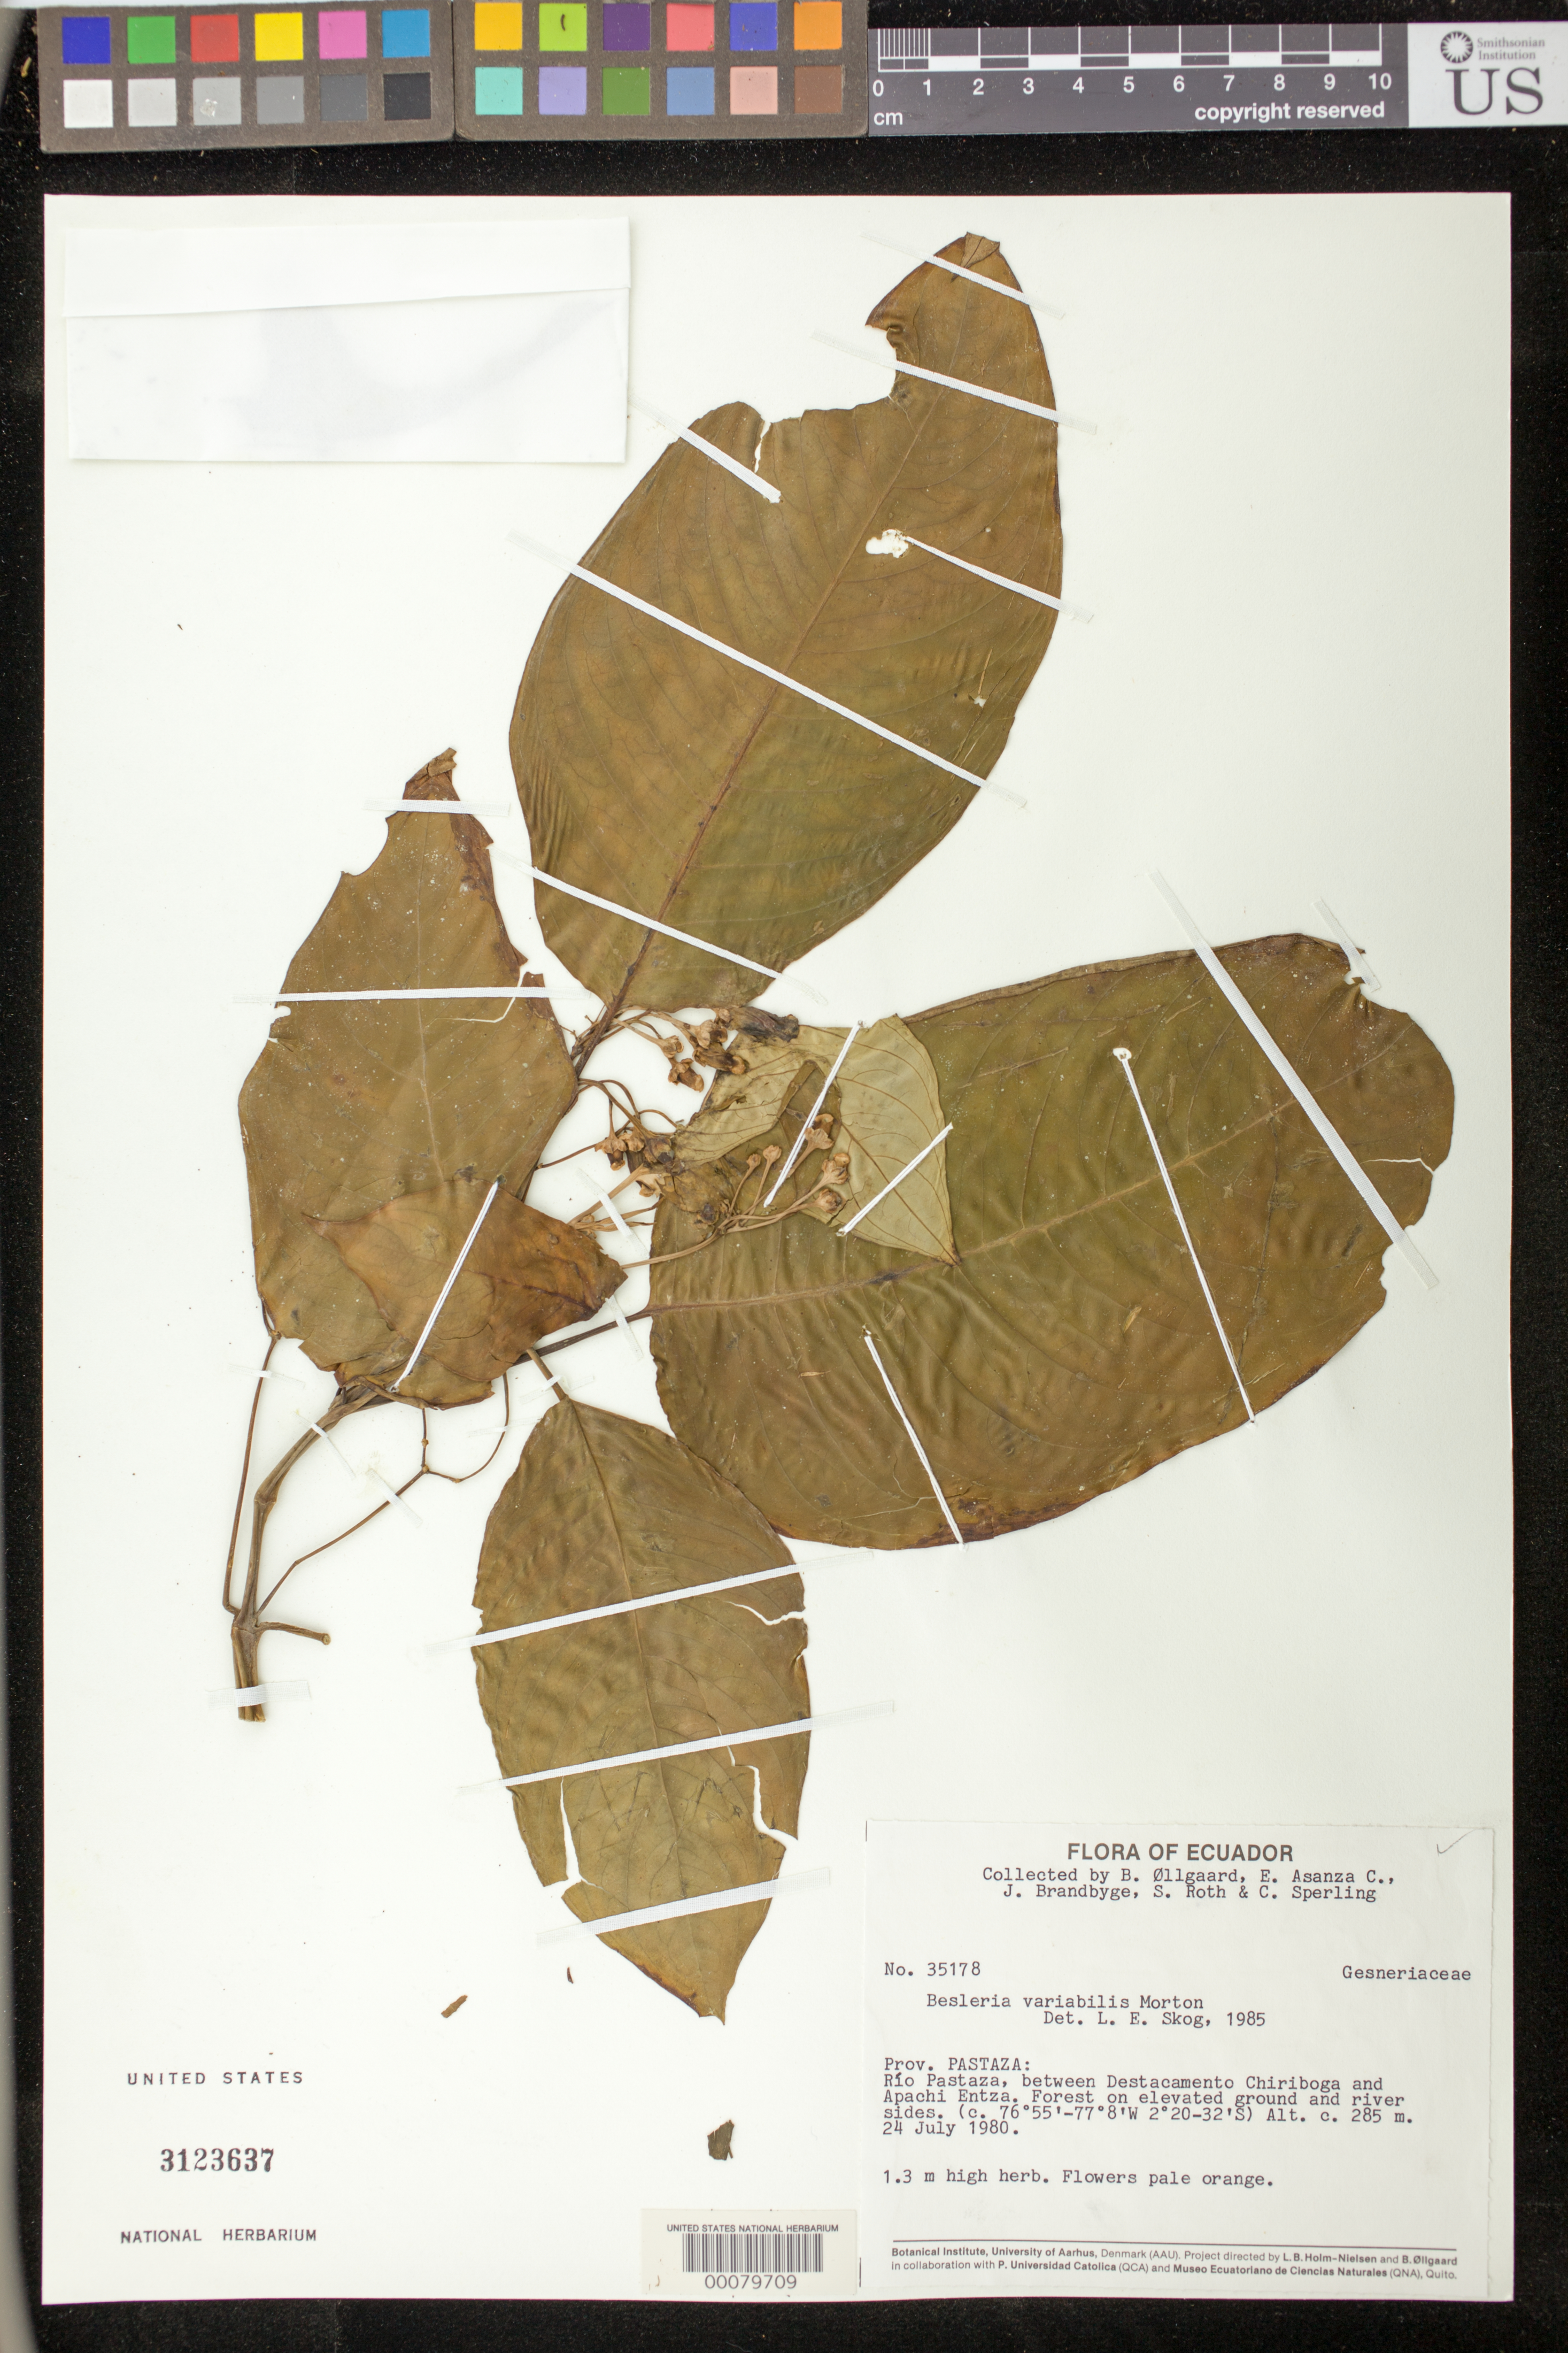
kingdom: Plantae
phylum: Tracheophyta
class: Magnoliopsida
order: Lamiales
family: Gesneriaceae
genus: Besleria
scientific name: Besleria variabilis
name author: C.V. Morton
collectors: B. Øllgaard & et al.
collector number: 35178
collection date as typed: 24 Jul 1980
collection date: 1980-07-24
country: Ecuador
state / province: Pastaza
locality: Rio Pastaza, between destacamento Chiriboga and Apachi Entza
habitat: Forest on elevated ground and river sides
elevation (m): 285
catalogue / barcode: US 3123637